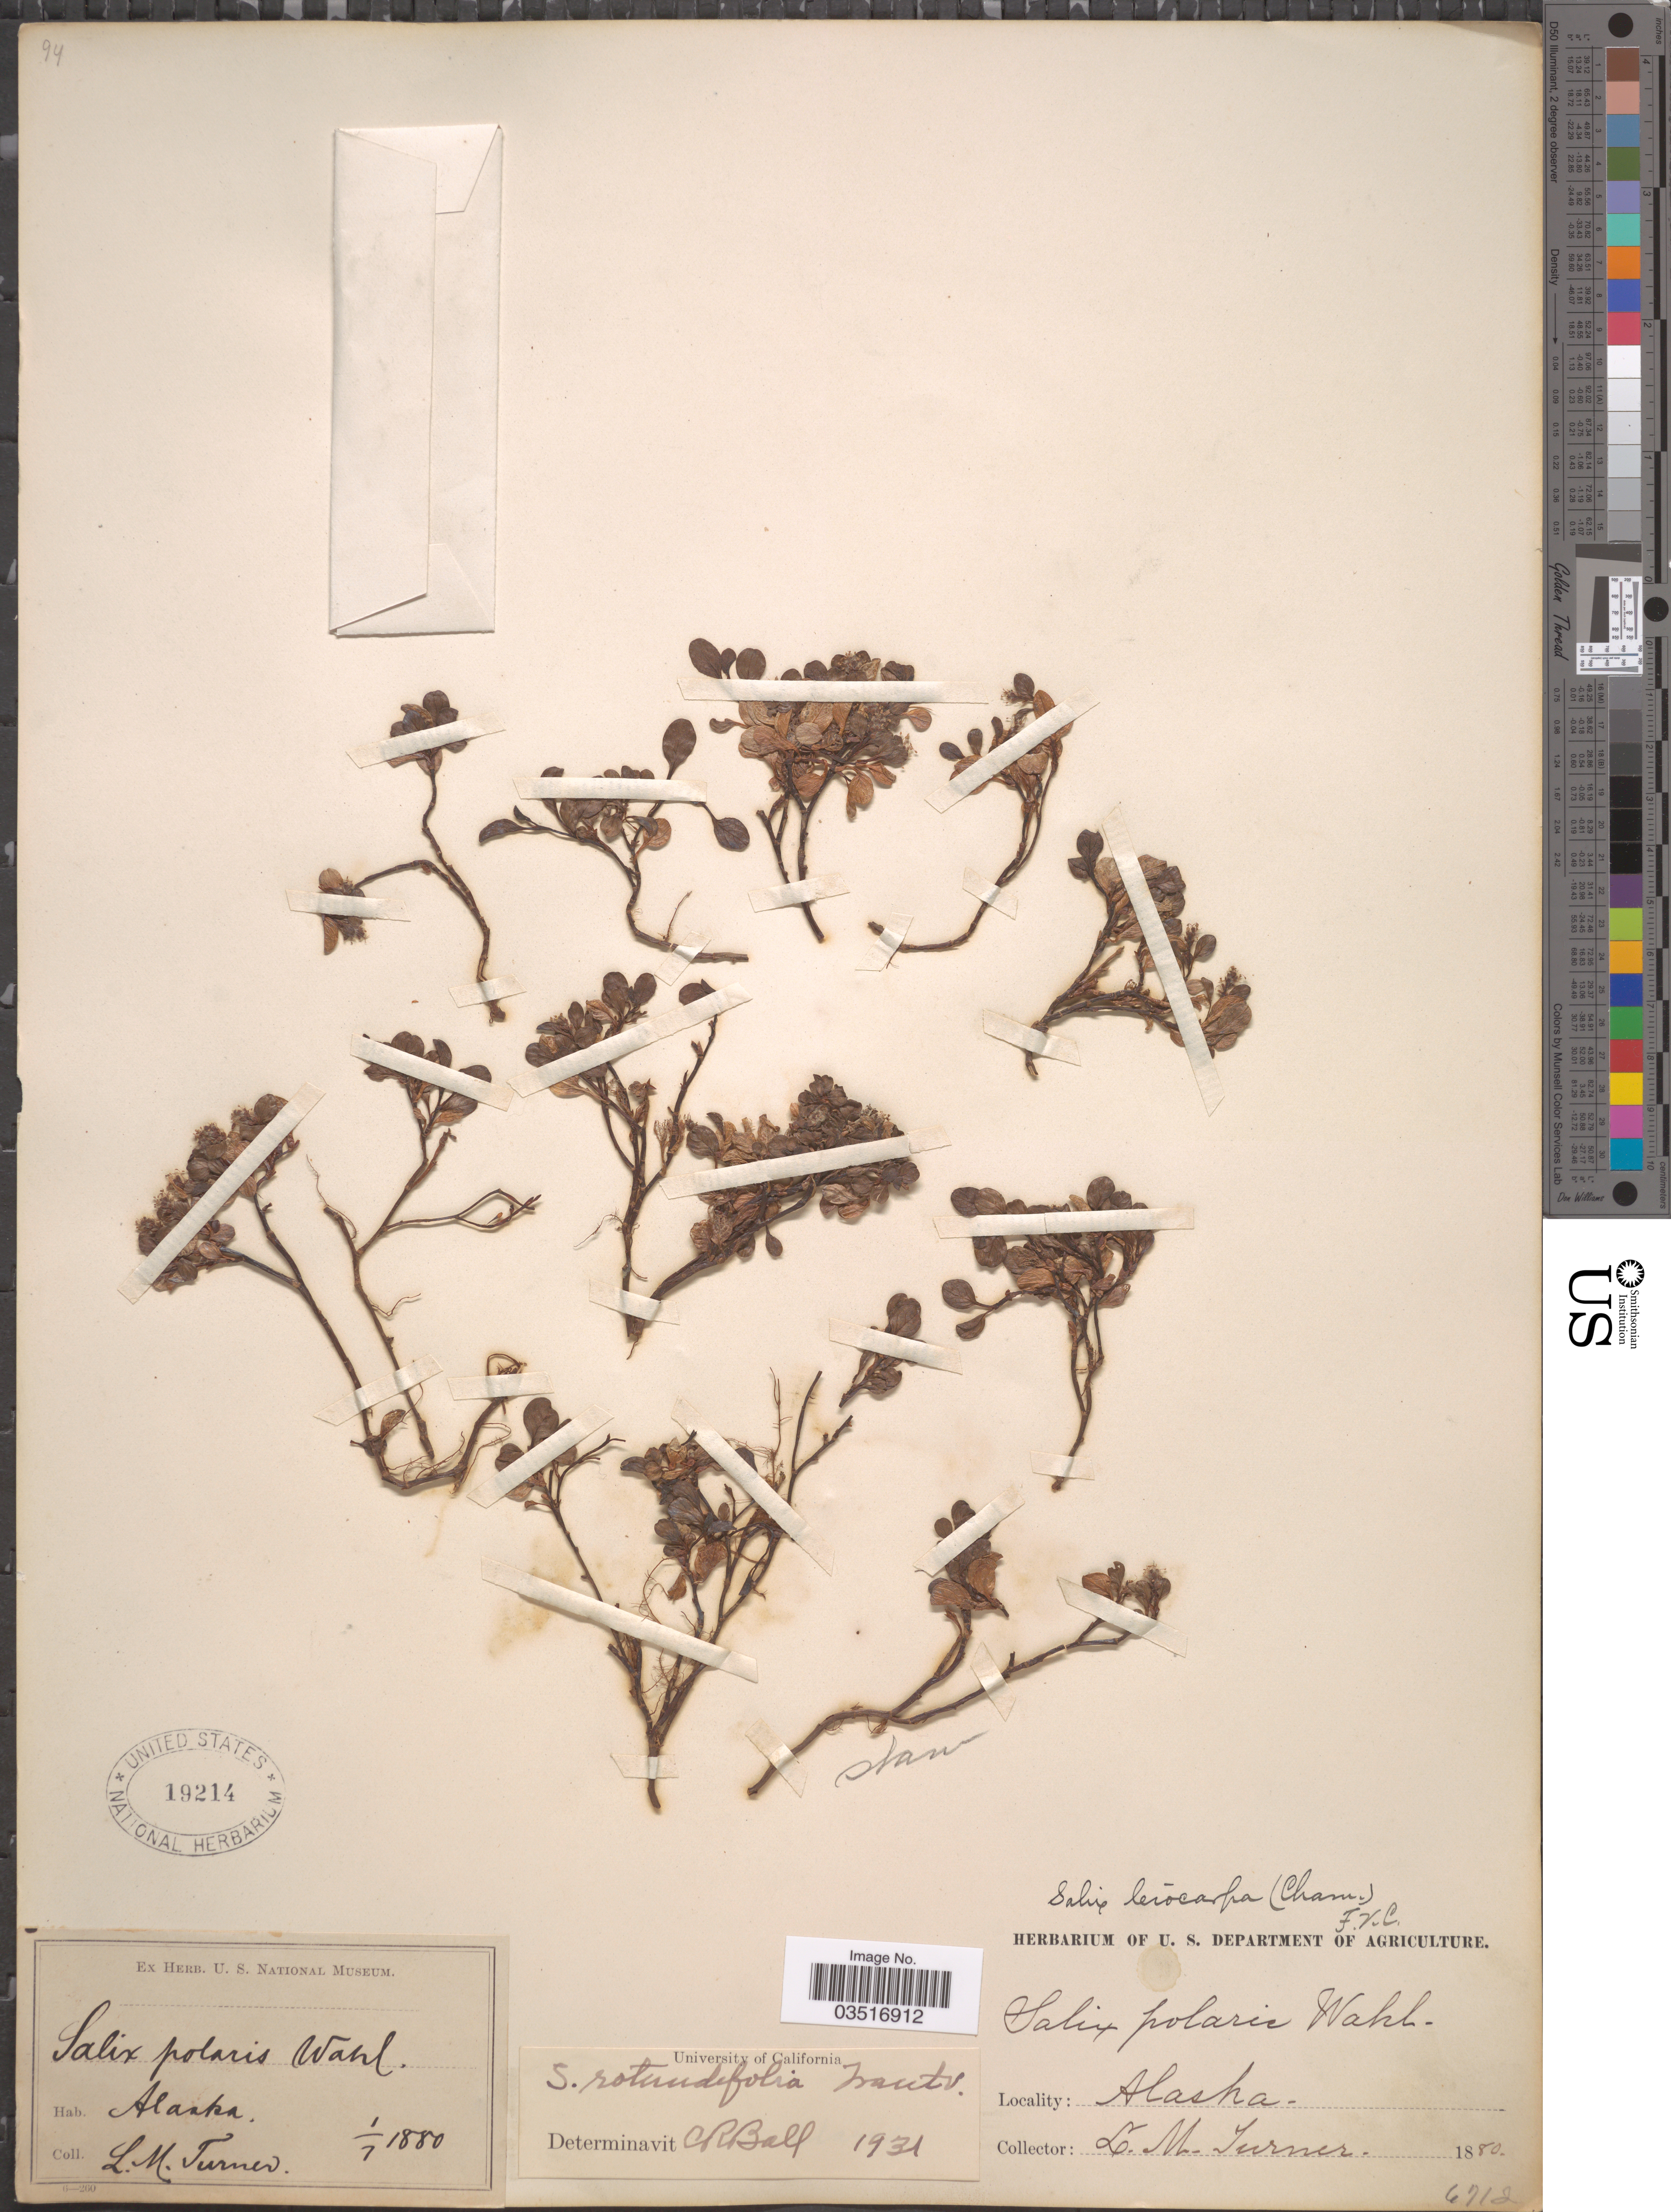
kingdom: Plantae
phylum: Tracheophyta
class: Magnoliopsida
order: Malpighiales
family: Salicaceae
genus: Salix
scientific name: Salix rotundifolia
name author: Trautv.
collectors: L. M. Turner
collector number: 6712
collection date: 1880-01-07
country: United States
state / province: Alaska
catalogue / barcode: US 19214